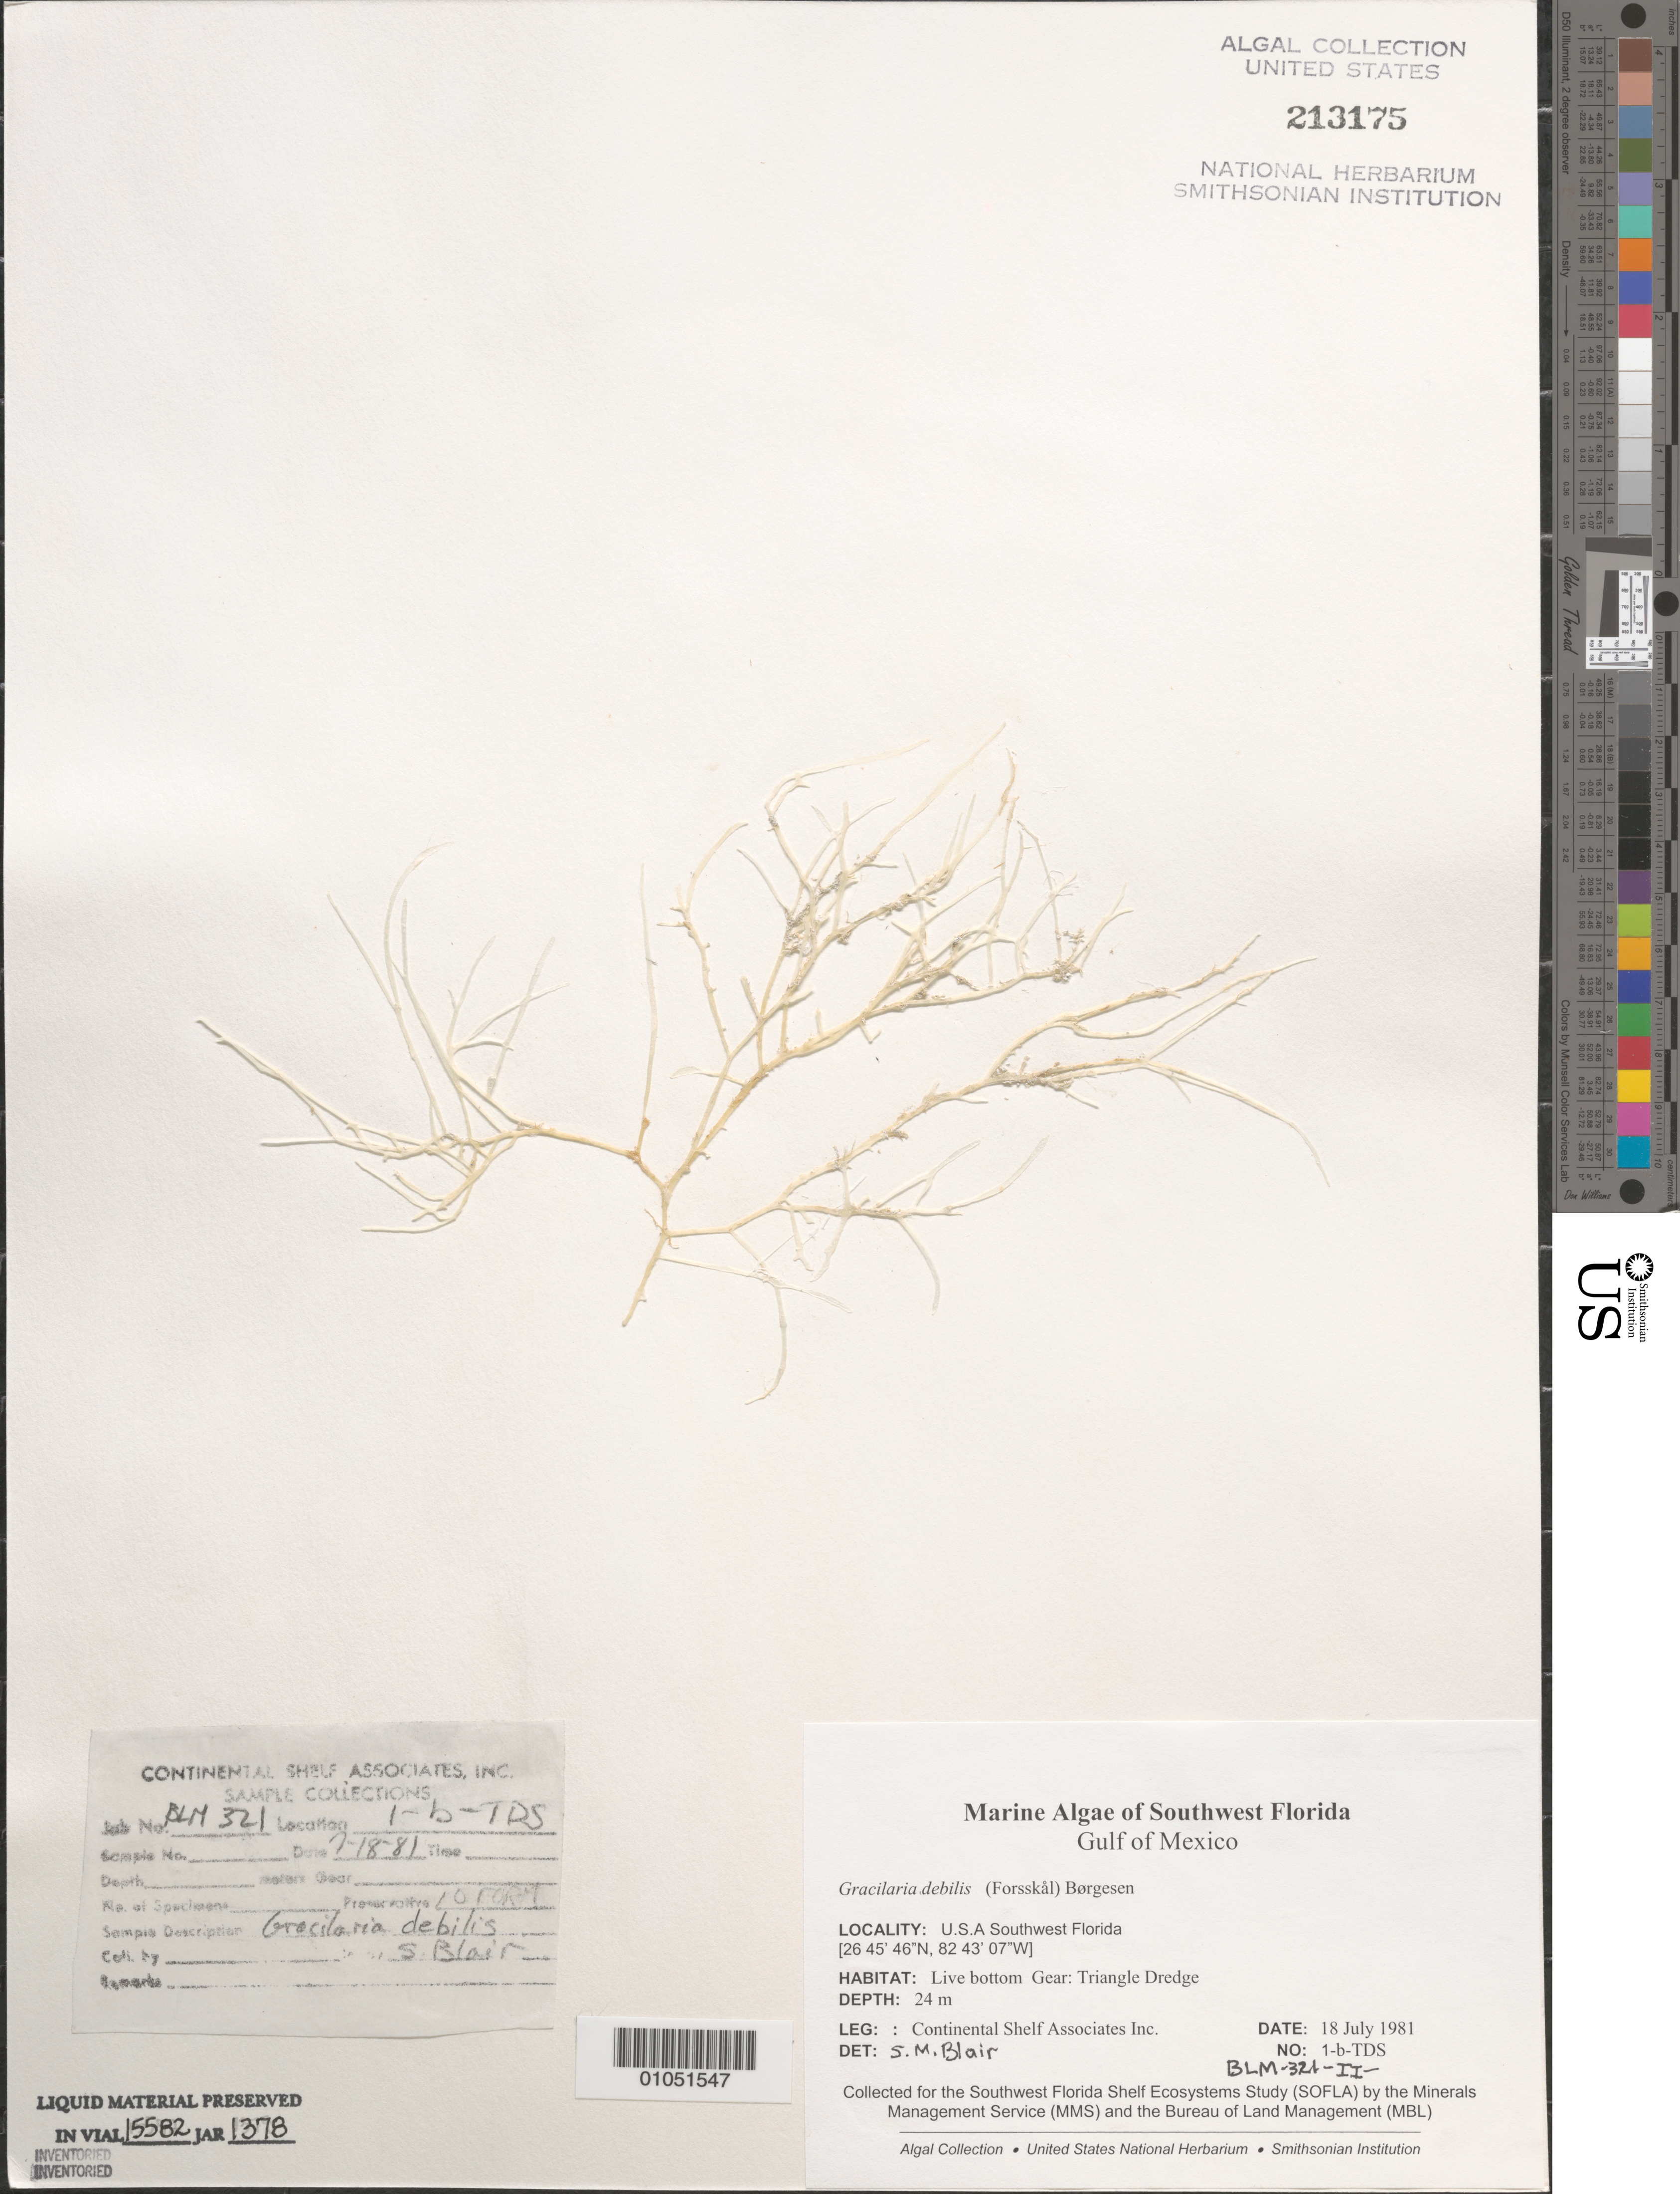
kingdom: Plantae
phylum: Rhodophyta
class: Florideophyceae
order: Gracilariales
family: Gracilariaceae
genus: Gracilaria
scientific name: Gracilaria debilis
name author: (Forssk.) Børgesen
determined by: Blair, S. M.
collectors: Continental Shelf Associates for the MMS/BLM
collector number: BLM-321-II-1-B-TDS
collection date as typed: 18 Jul 1981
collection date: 1981-07-18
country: United States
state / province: Florida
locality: Gulf of Mexico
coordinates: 26 45'46"N, 82 43'07"W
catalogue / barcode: US 213175